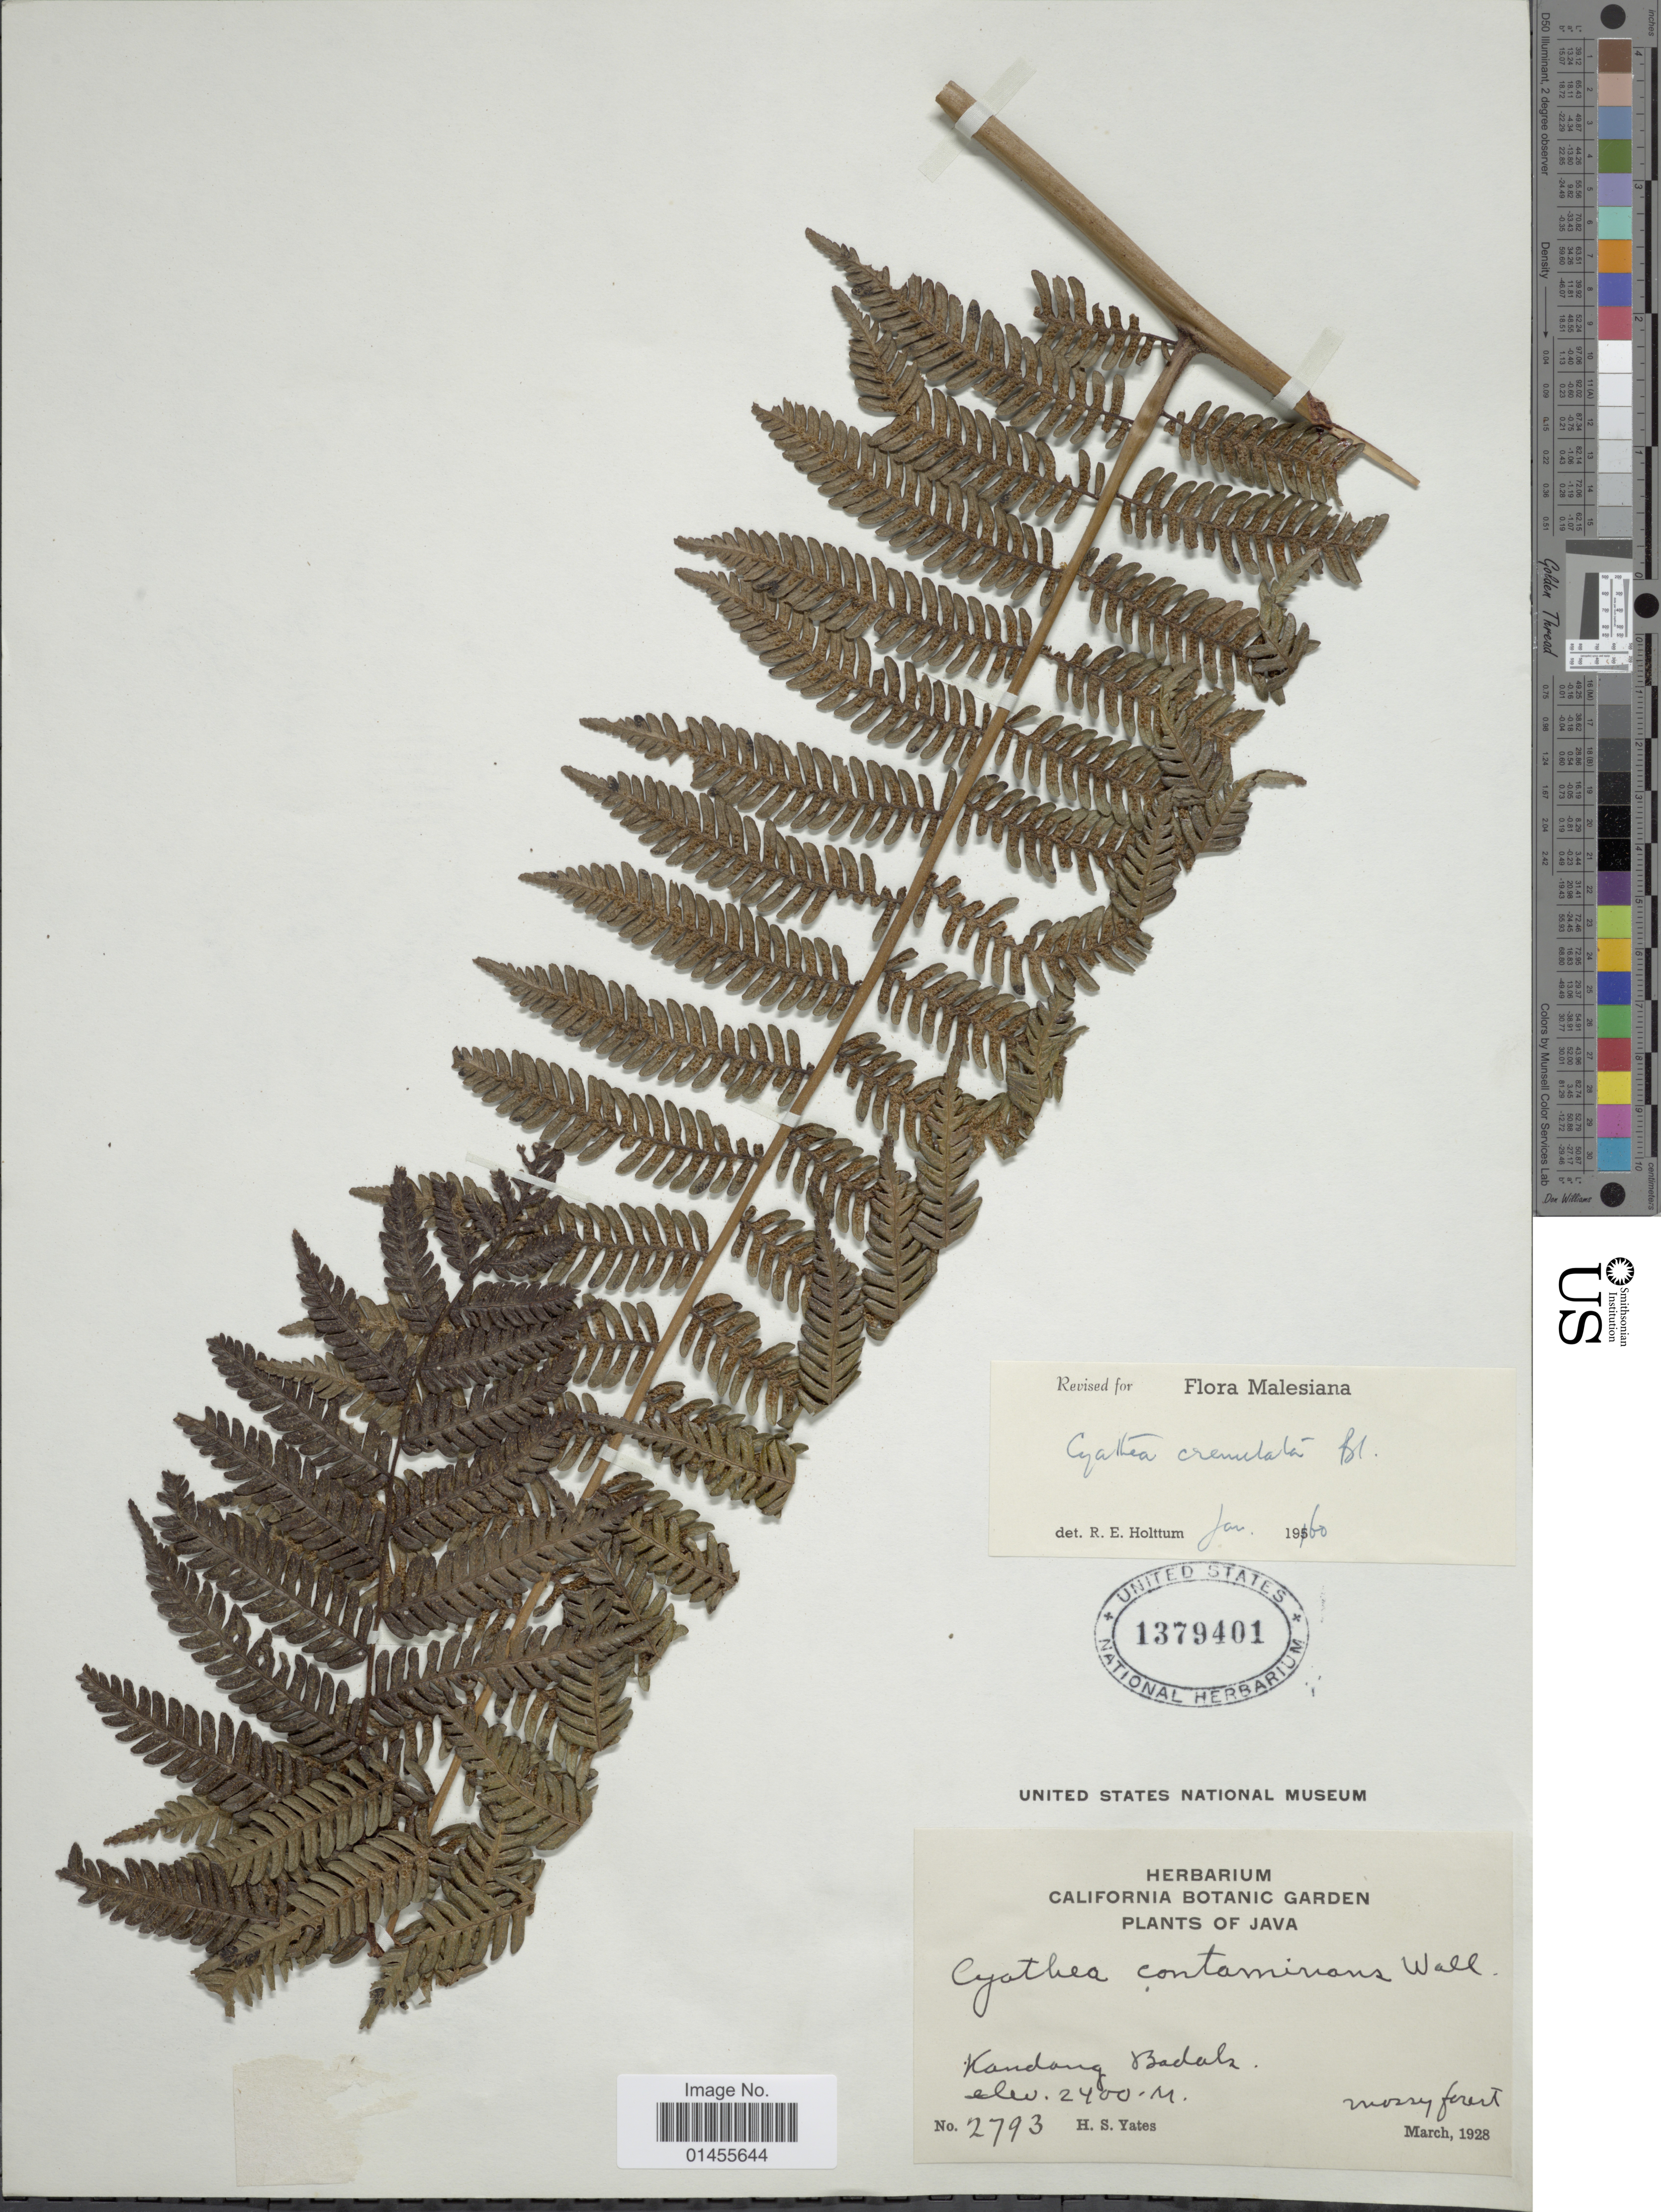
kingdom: Plantae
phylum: Tracheophyta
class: Polypodiopsida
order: Cyatheales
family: Cyatheaceae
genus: Alsophila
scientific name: Alsophila polycarpa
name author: (Jungh.) R.M. Tryon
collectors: H. S. Yates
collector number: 2793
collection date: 1928-03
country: Indonesia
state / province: Java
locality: Kandong Badah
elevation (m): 2400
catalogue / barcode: US 1379401